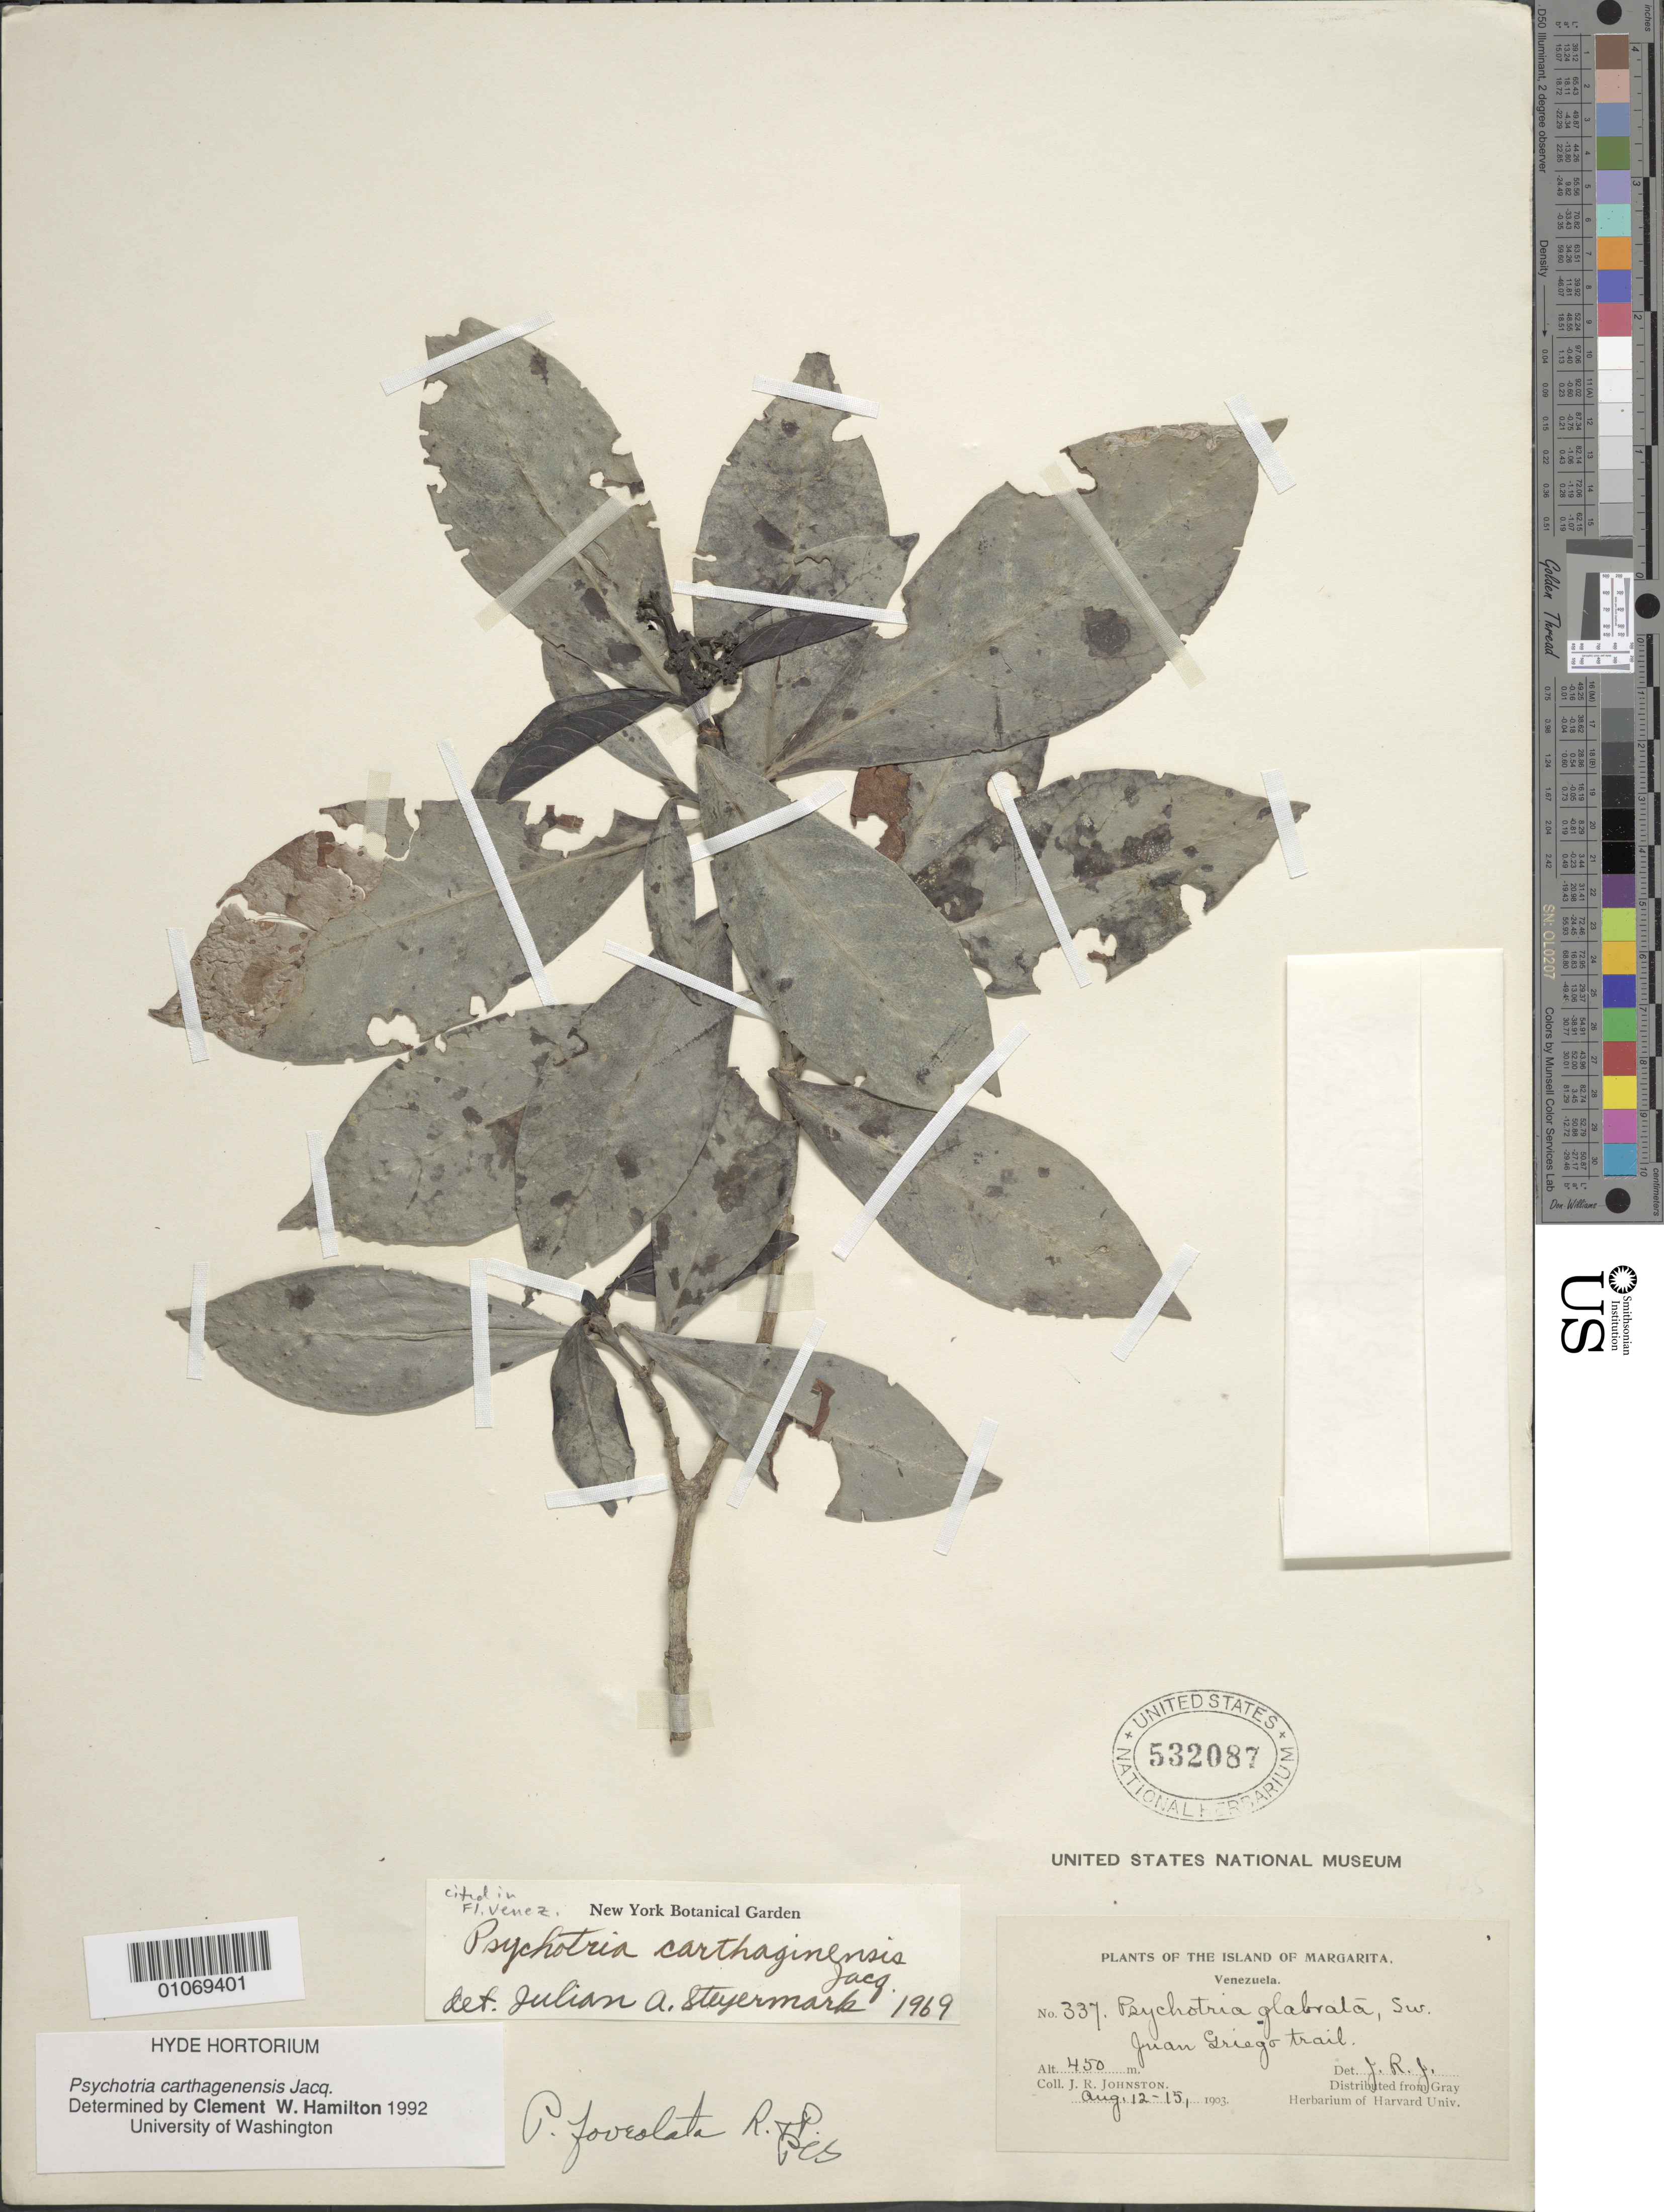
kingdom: Plantae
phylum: Tracheophyta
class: Magnoliopsida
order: Gentianales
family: Rubiaceae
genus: Psychotria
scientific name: Psychotria carthagenensis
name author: Jacq.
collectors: J. Johnston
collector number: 337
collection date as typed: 12 Aug 1903 to 15 Aug 1903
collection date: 1903-08-12/1903-08-15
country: Venezuela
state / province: Nueva Esparta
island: Margarita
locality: Juan Griego trail.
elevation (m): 450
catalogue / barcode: US 532087